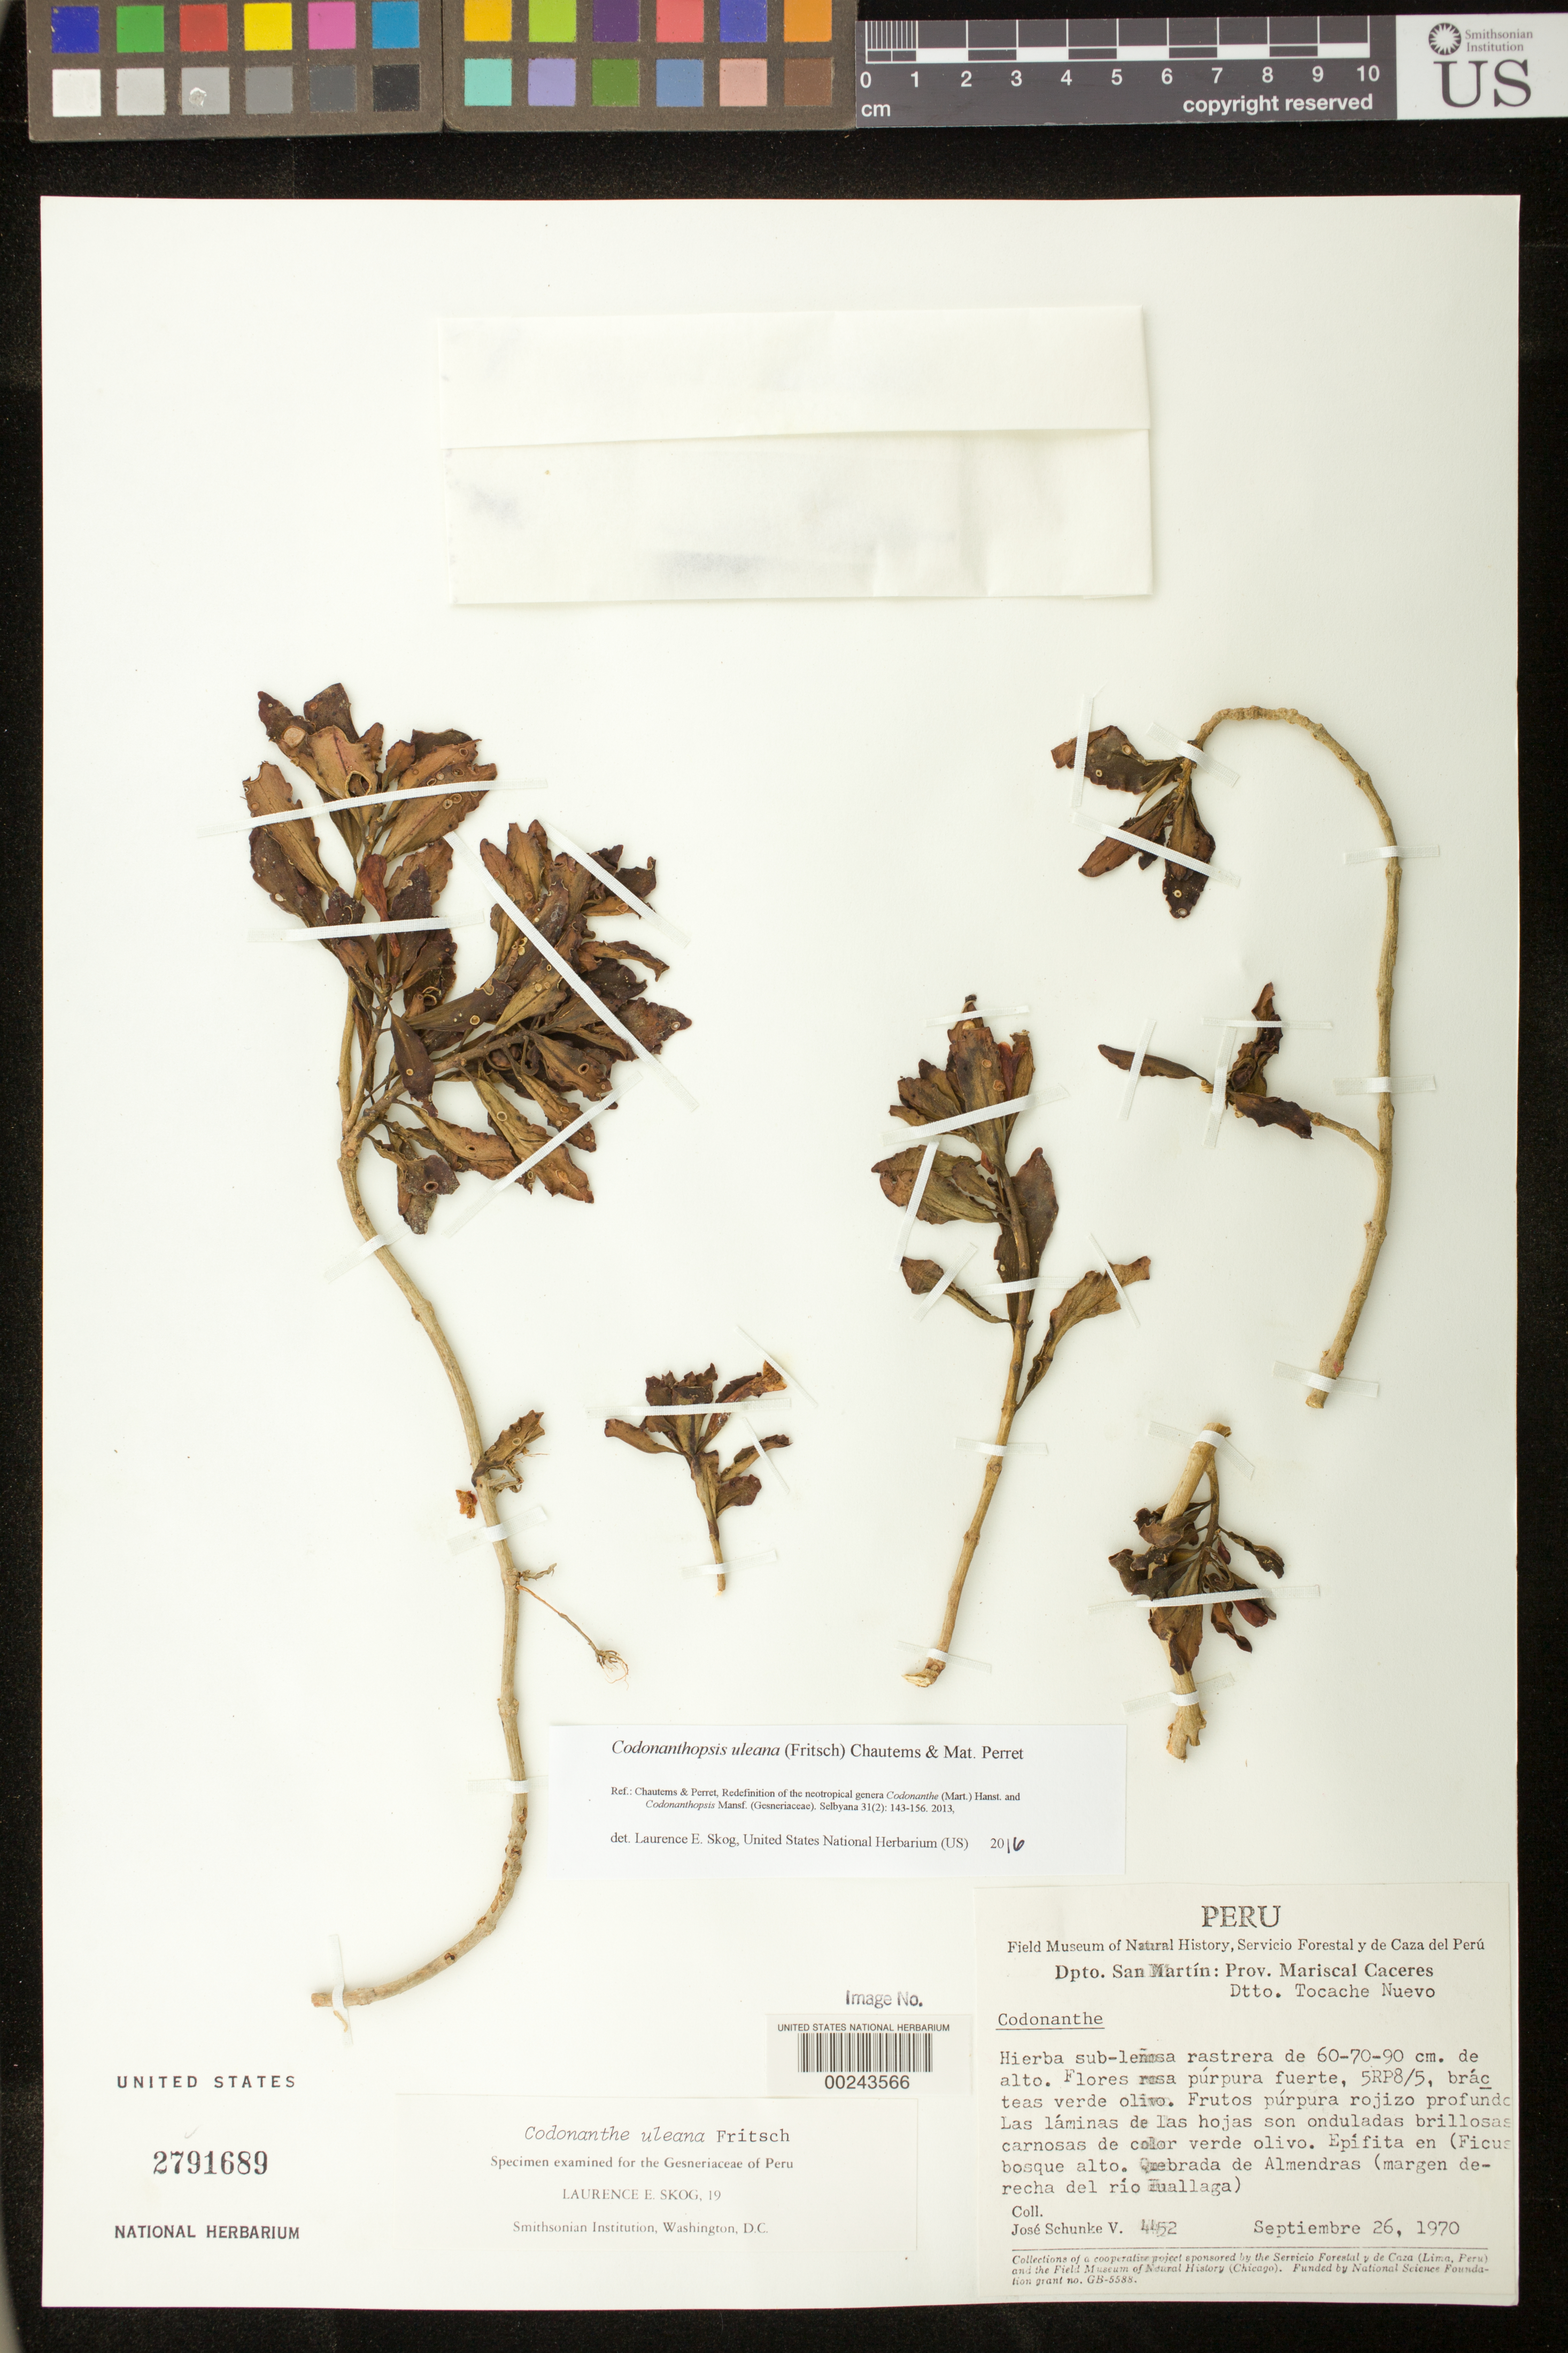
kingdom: Plantae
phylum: Tracheophyta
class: Magnoliopsida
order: Lamiales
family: Gesneriaceae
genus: Codonanthopsis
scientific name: Codonanthopsis uleana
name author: (Fritsch) Chautems & Mat.Perret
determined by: Skog, Laurence E.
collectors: J. Schunke Vigo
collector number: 4452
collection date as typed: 26 Sep 1970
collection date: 1970-09-26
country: Peru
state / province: San Martín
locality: Prov. Mariscal Cáceres, Dtto. Tocache Nuevo, Quebrada de Almendras (right bank of Rio Huallaga)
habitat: Epiphyte in (Ficus) tall forest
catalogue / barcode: US 2791689